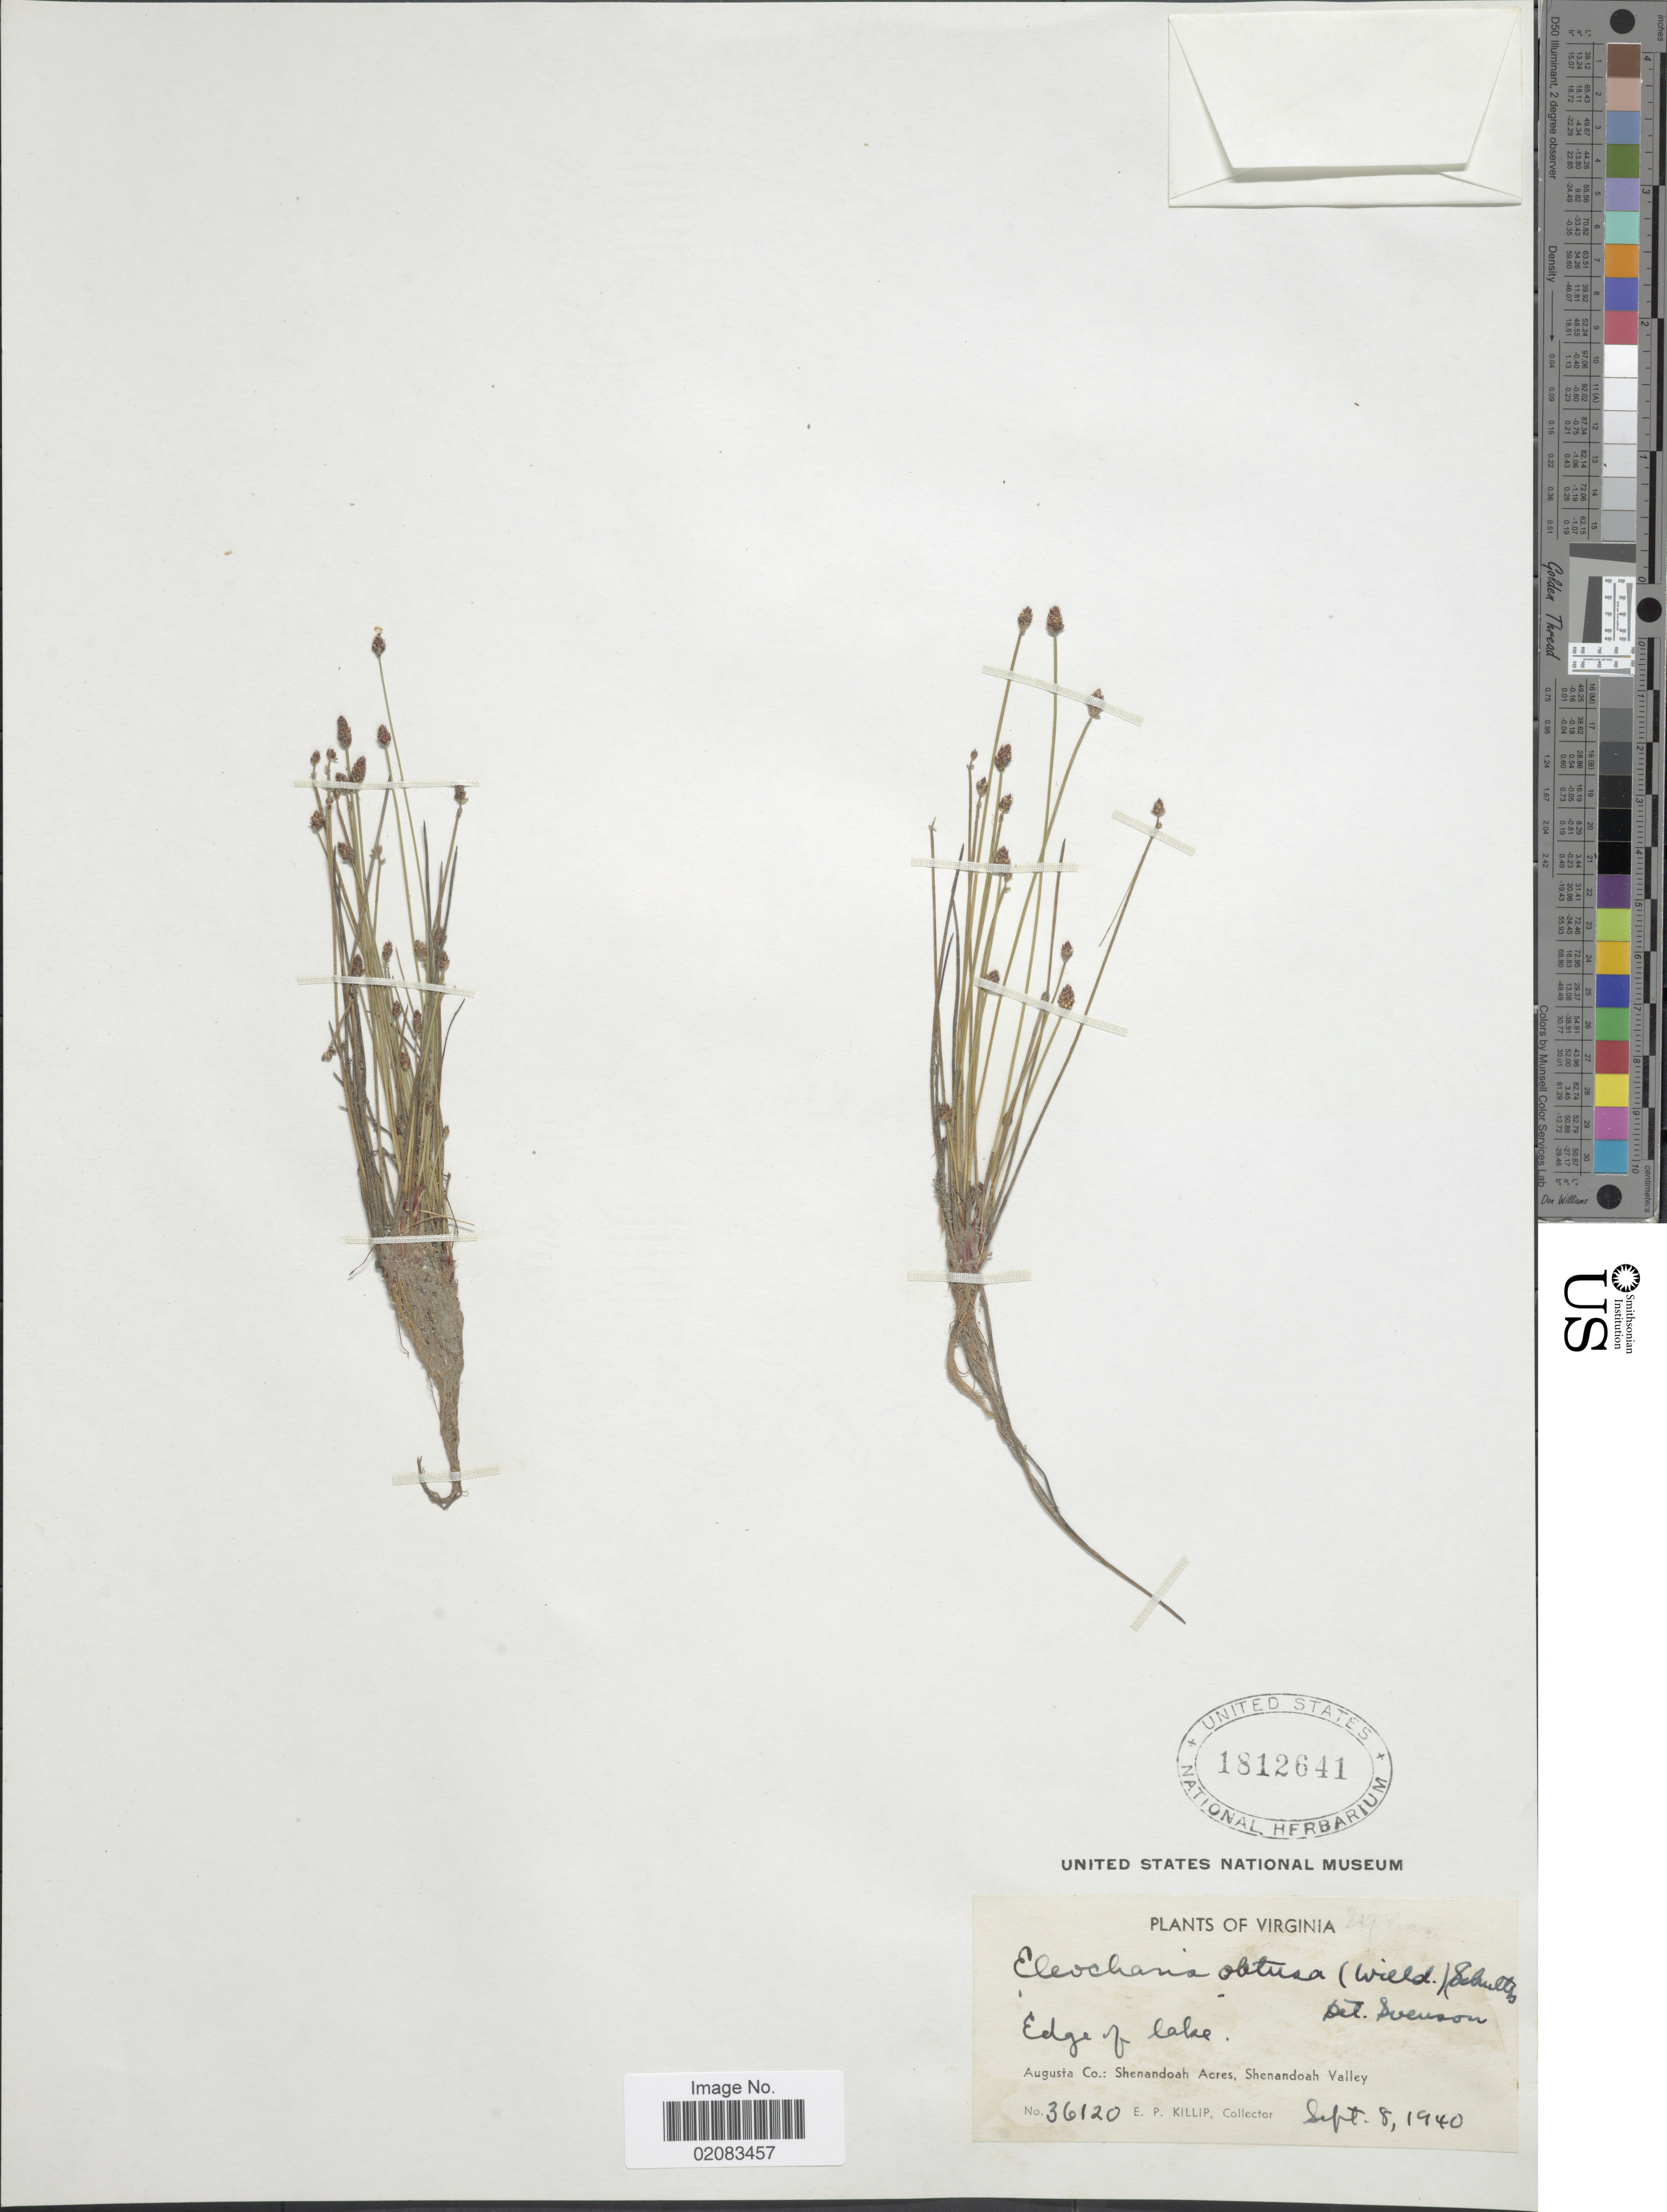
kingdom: Plantae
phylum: Tracheophyta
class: Liliopsida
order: Poales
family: Cyperaceae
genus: Eleocharis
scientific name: Eleocharis obtusa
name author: (Willd.) Schult.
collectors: E. P. Killip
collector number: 36120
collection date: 1940-09-08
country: United States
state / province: Virginia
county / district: Augusta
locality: Edge of lake, Augusta Co: Shenandoah Acres, Shenandoah Valley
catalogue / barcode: US 1812641